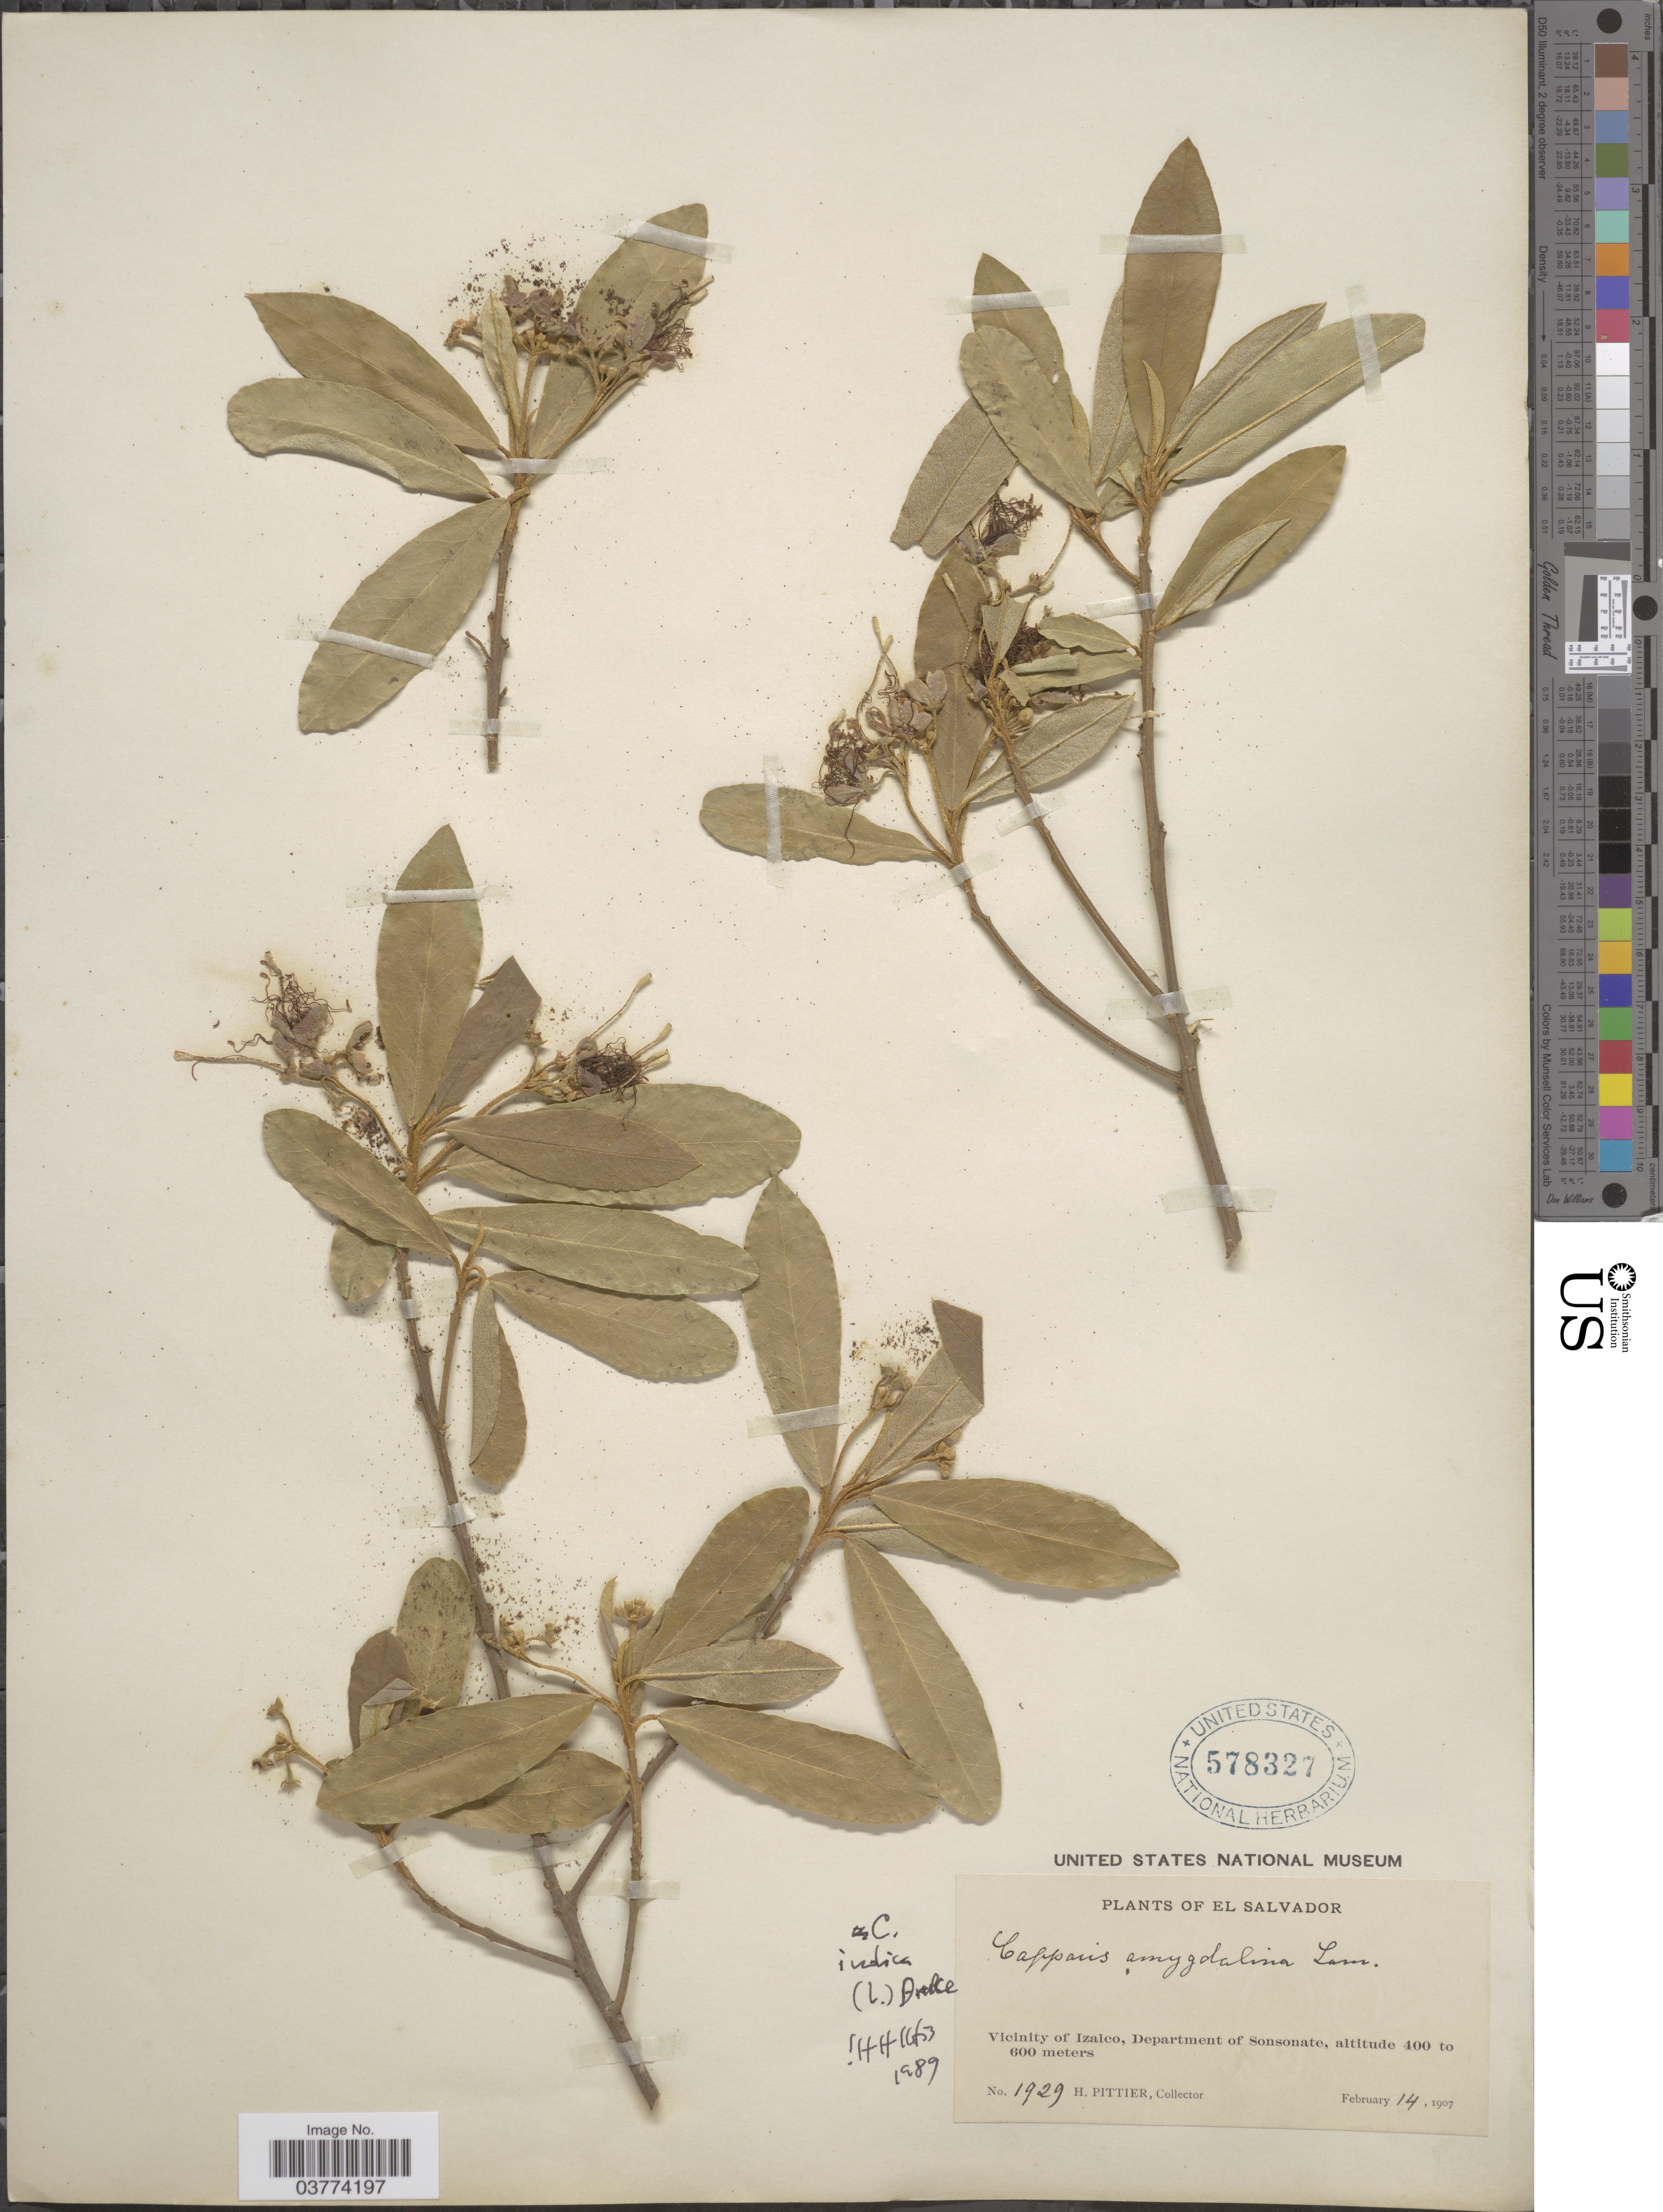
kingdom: Plantae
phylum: Tracheophyta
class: Magnoliopsida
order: Brassicales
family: Capparaceae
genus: Quadrella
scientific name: Quadrella indica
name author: (L.) Iltis & Cornejo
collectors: H. F. Pittier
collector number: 1929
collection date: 1907-02-14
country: El Salvador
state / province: Sonsonate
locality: Vicinity of Izalco, Department of Sonsonate.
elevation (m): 400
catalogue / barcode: US 578327